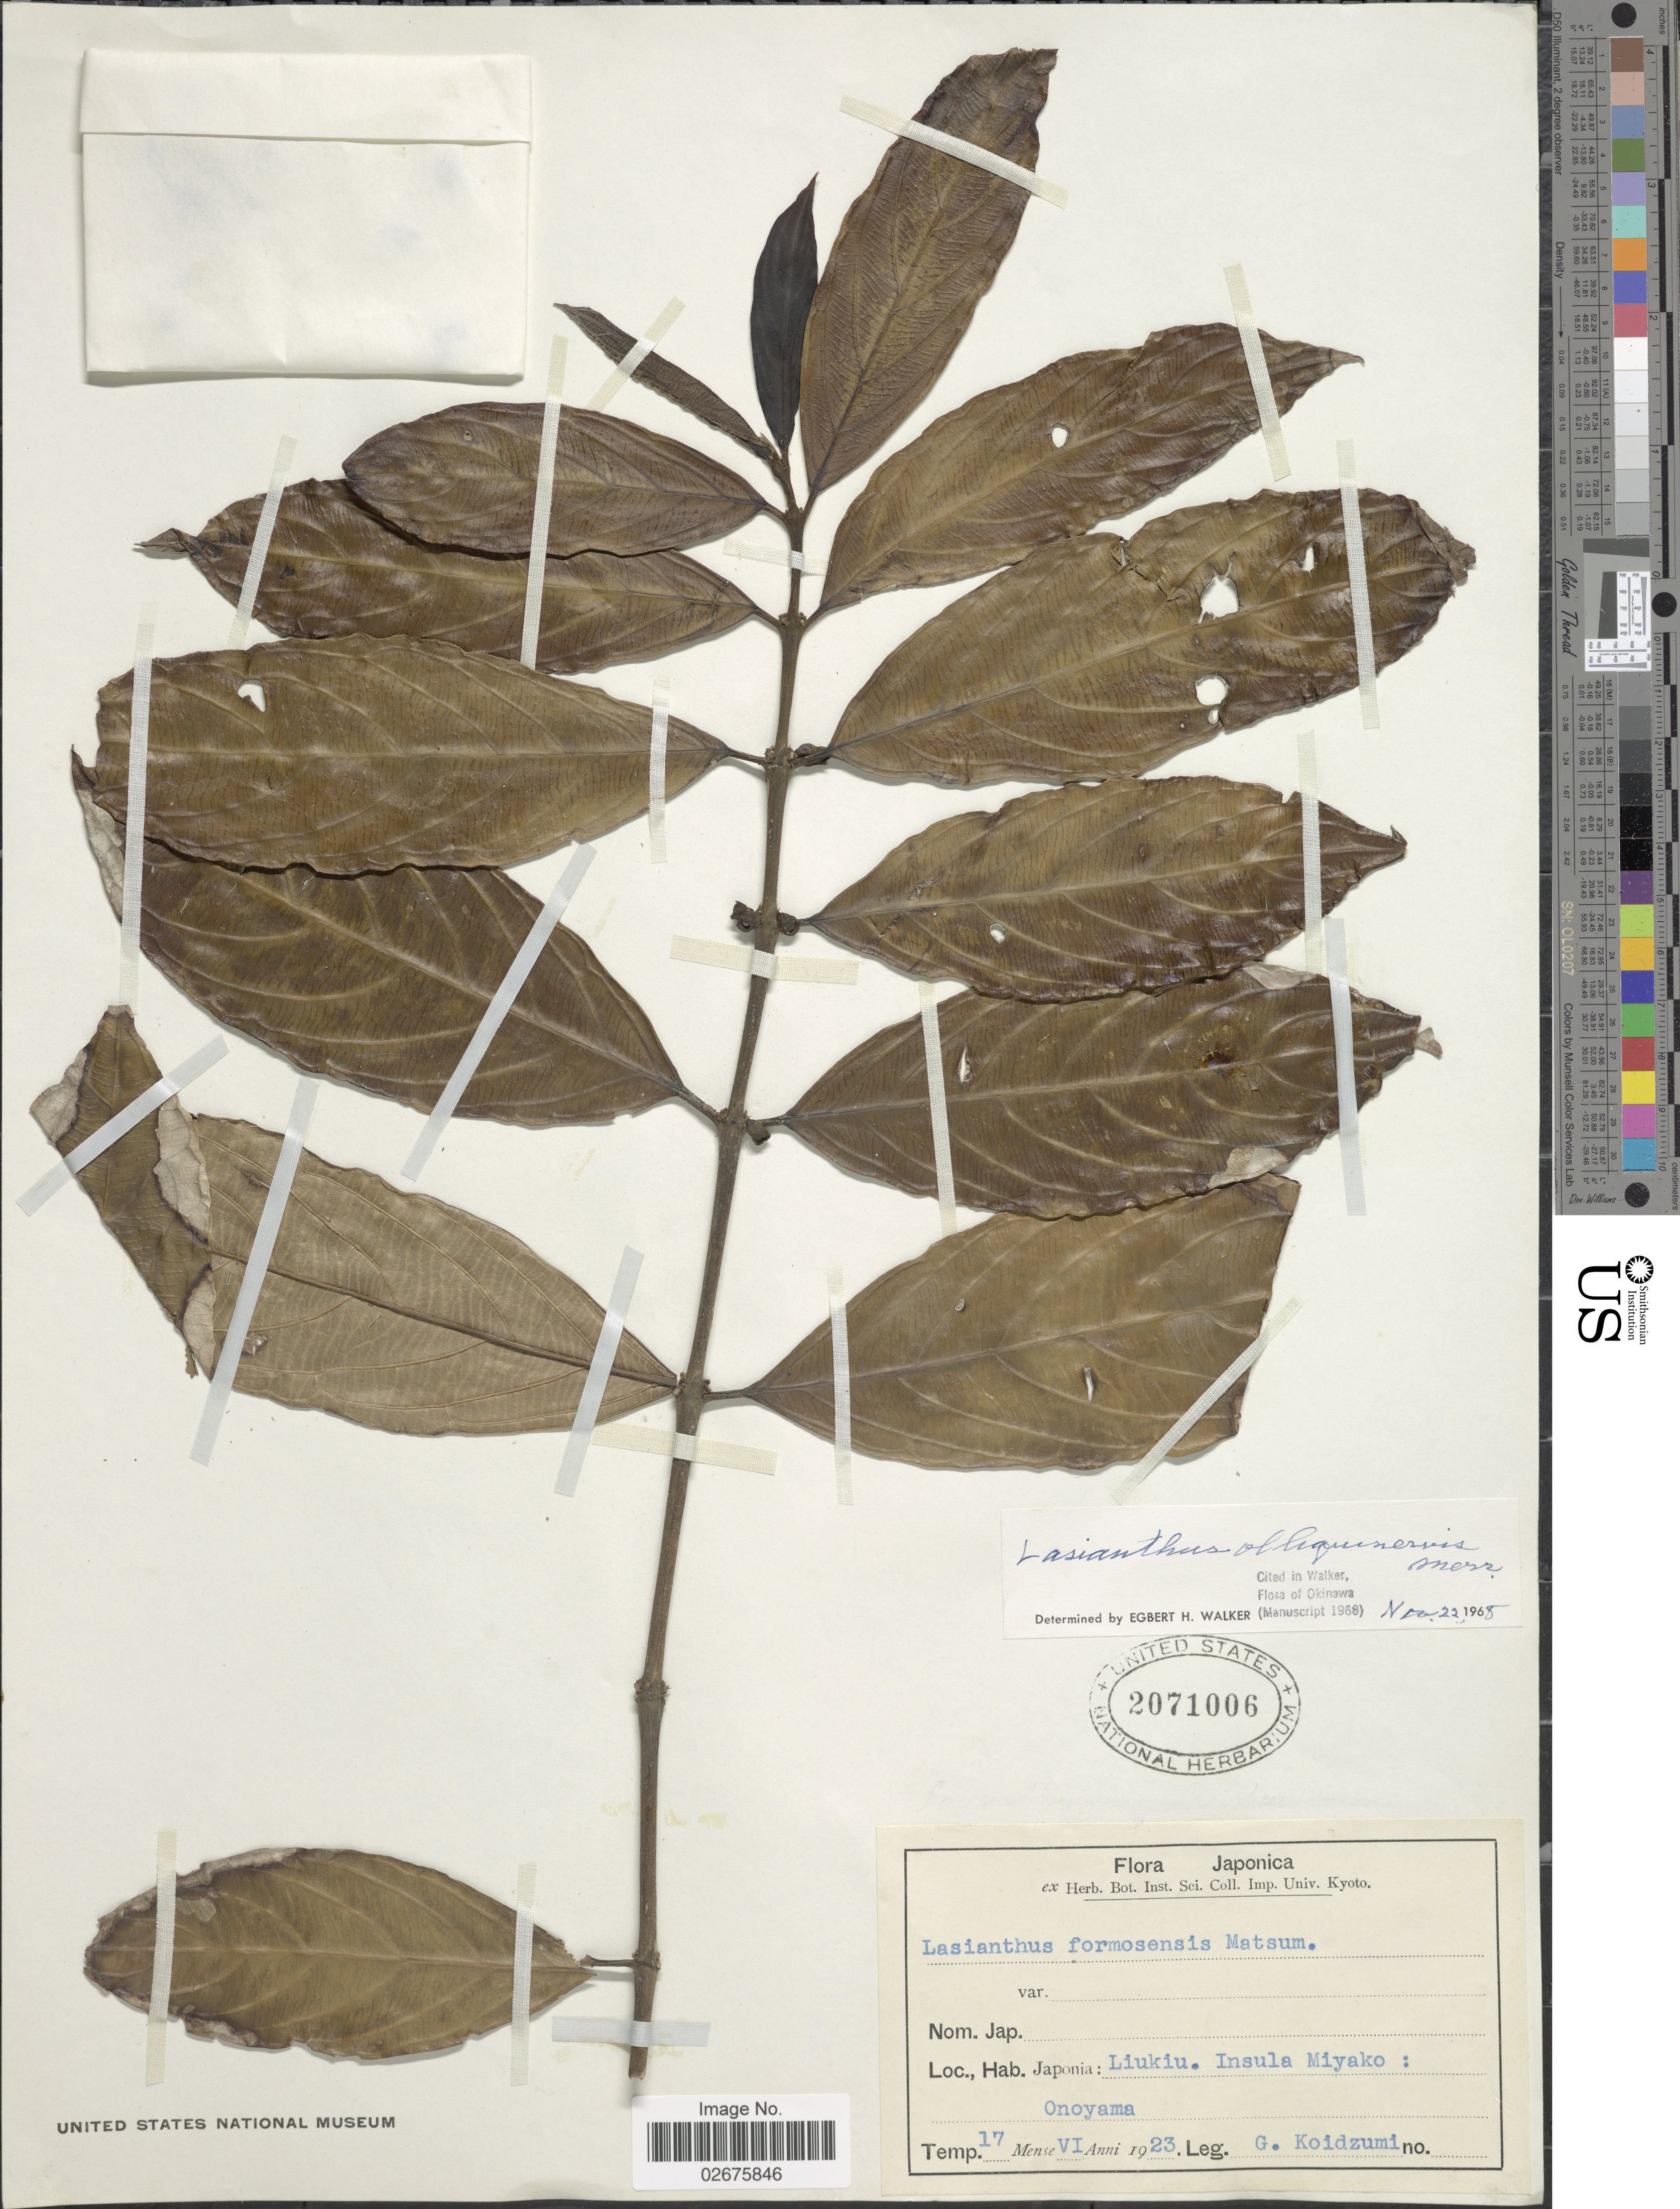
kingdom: Plantae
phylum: Tracheophyta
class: Magnoliopsida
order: Gentianales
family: Rubiaceae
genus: Lasianthus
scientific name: Lasianthus verticillatus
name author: (Lour.) Merr.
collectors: G. Koidzumi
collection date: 1923-06-17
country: Japan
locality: Liukiu. Insula Miyako: Onoyama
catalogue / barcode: US 2071006